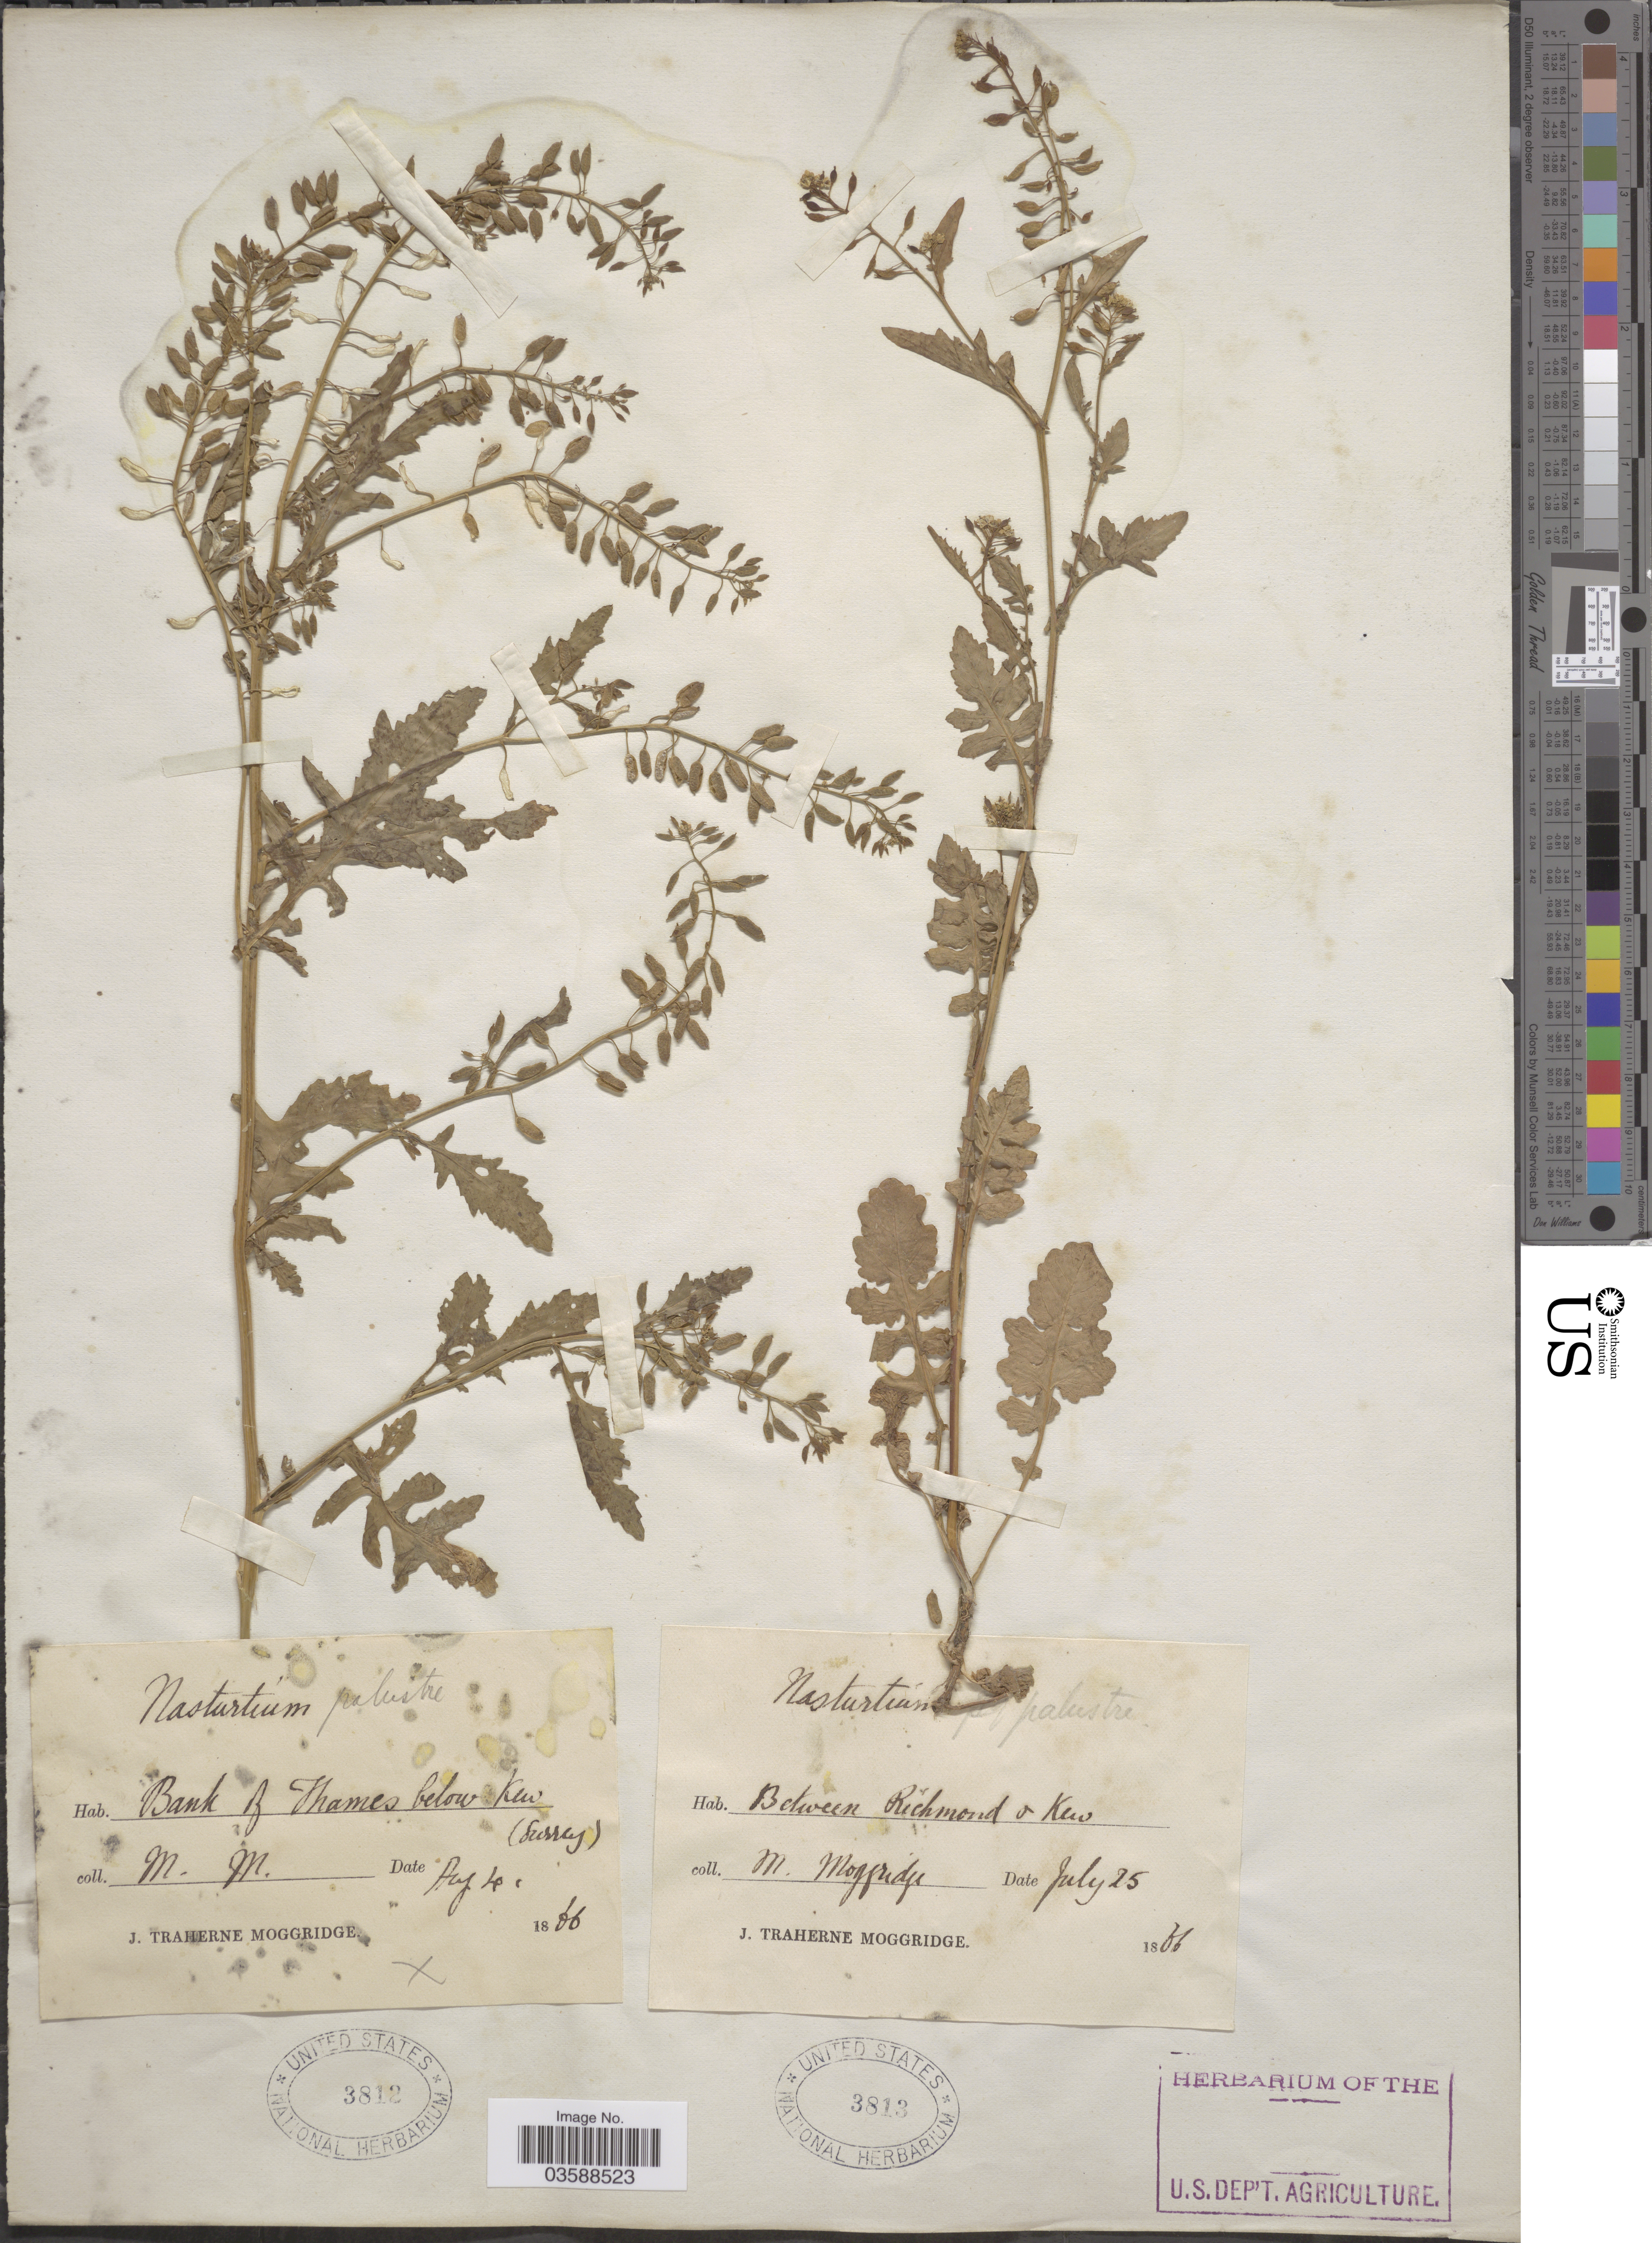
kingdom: Plantae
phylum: Tracheophyta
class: Magnoliopsida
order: Brassicales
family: Brassicaceae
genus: Rorippa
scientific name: Rorippa palustris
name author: (L.) Besser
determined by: Strong, M. T., (US), Smithsonian Institution - National Museum of Natural History (UNITED STATES)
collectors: M. Moggridge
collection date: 1866-07-25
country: United Kingdom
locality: Between Richmond o Kew.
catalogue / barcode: US 3813-2